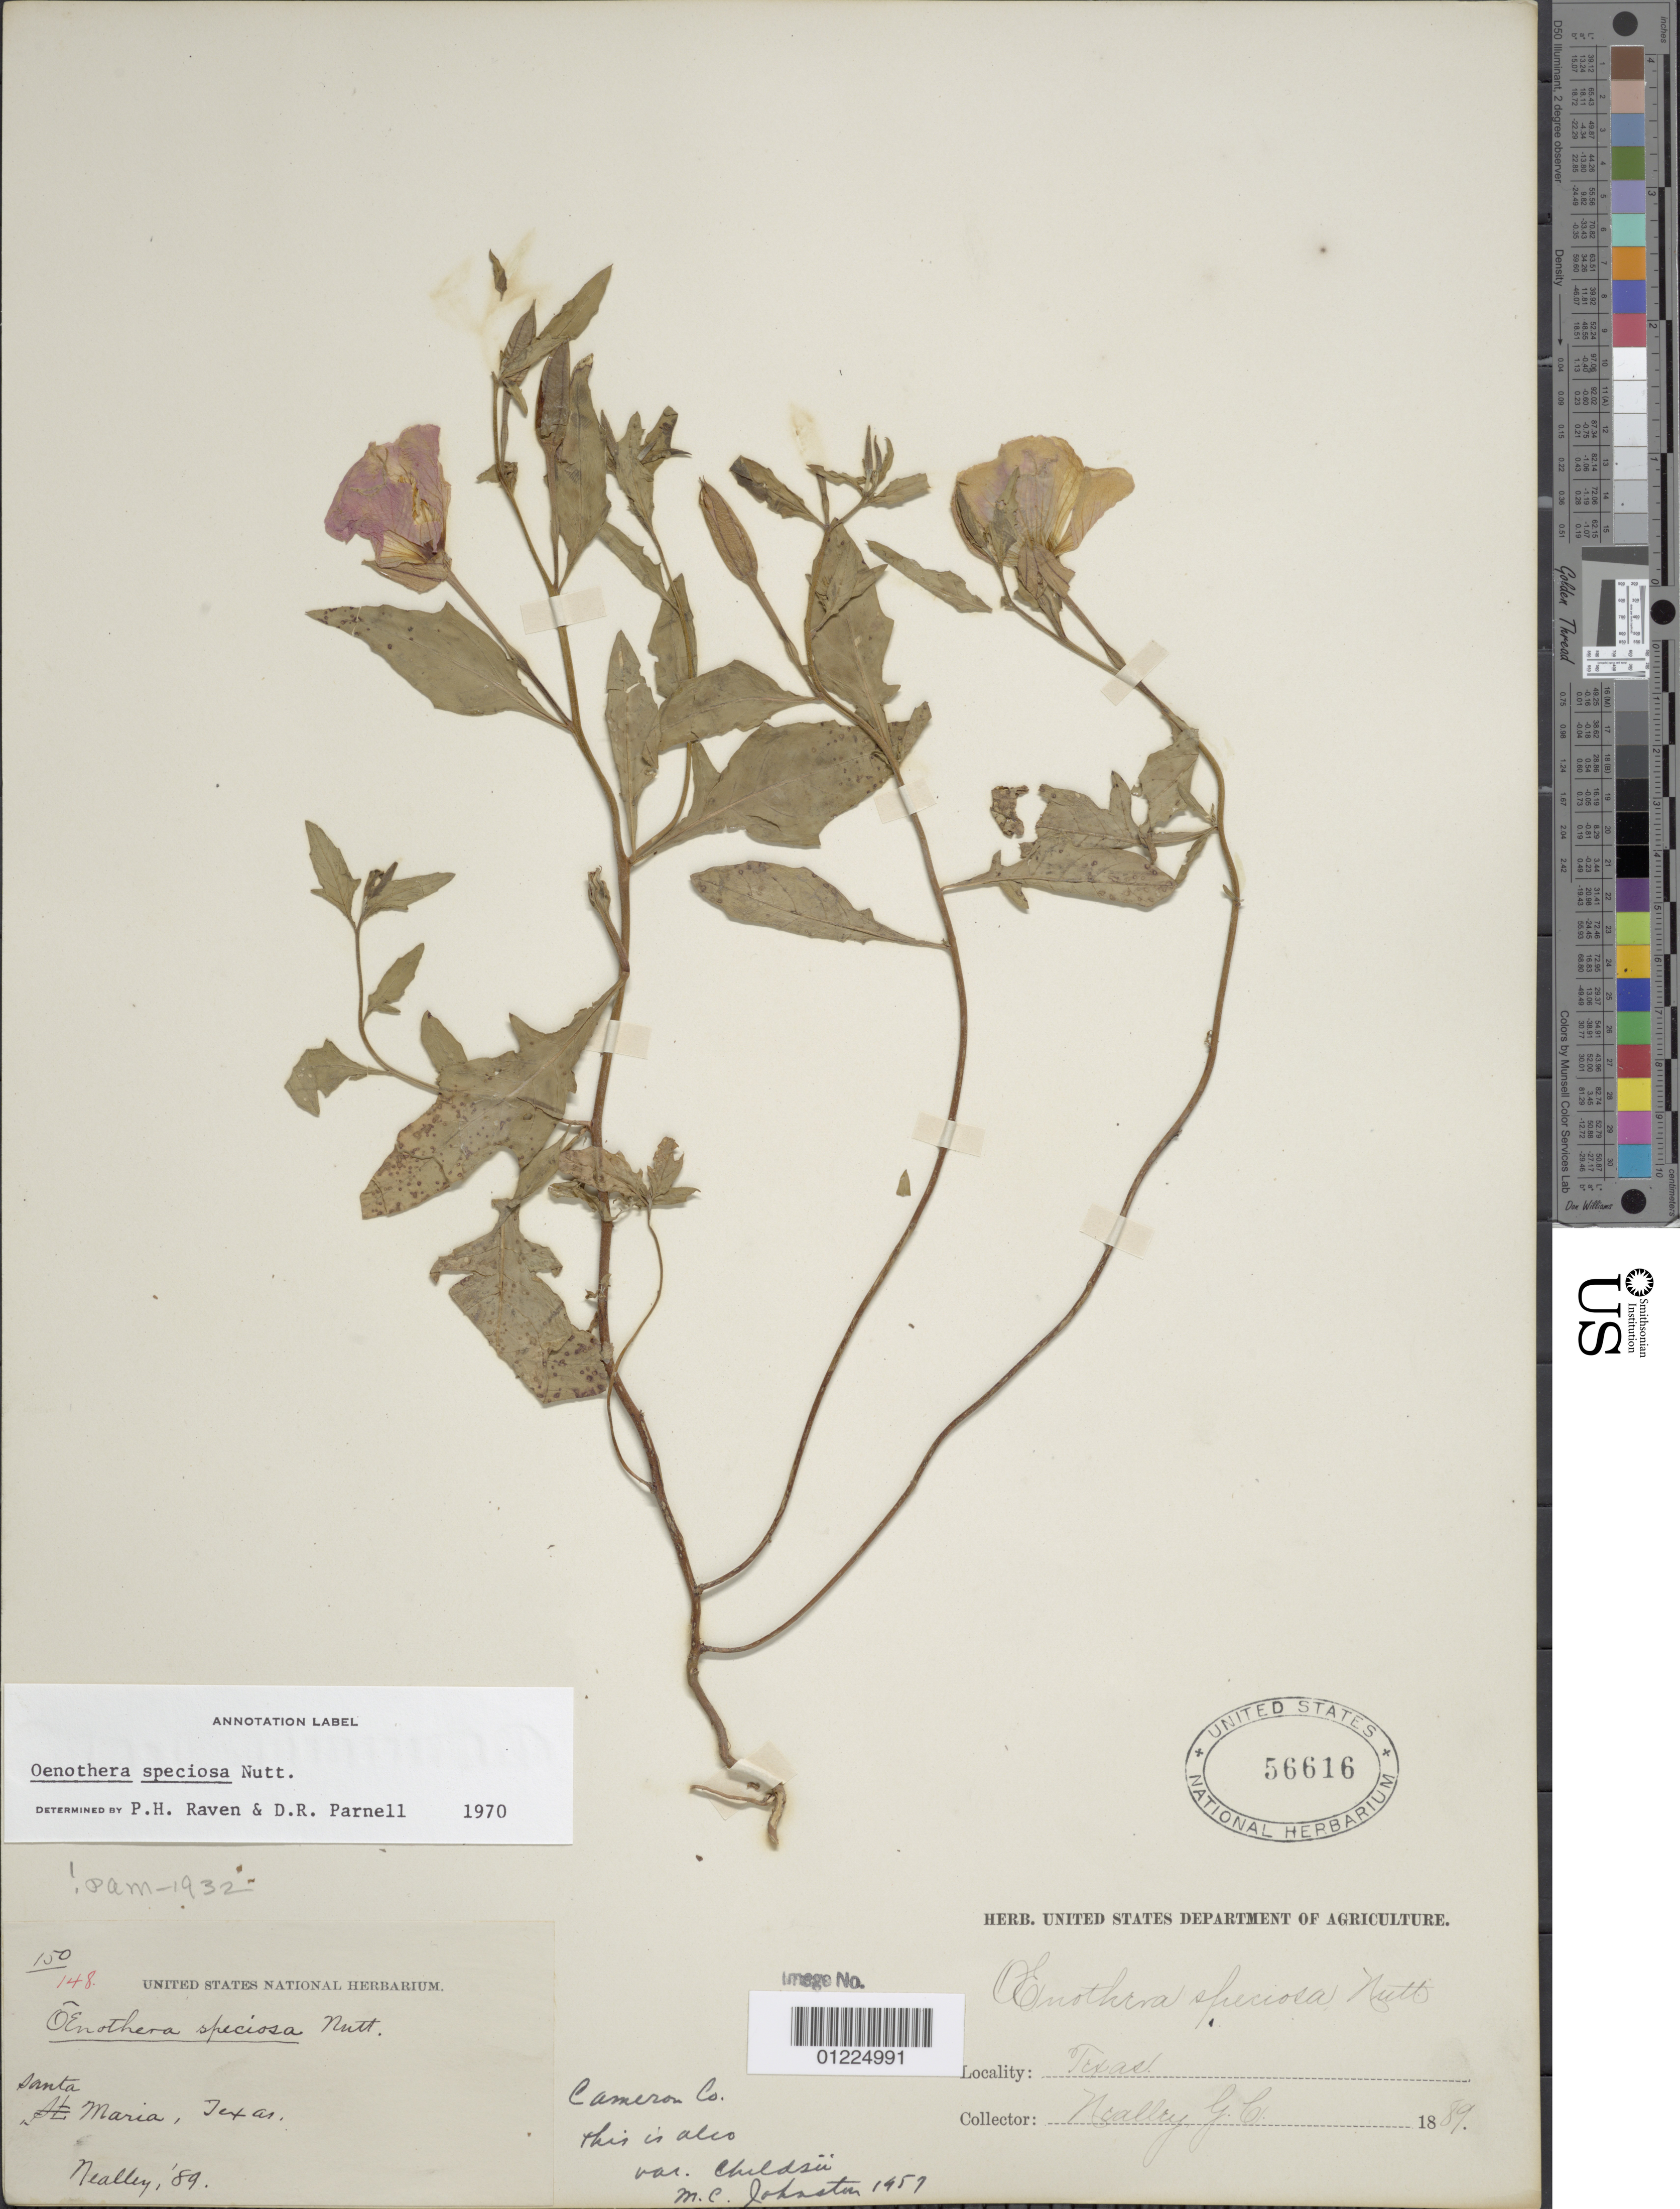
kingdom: Plantae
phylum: Tracheophyta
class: Magnoliopsida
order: Myrtales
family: Onagraceae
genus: Oenothera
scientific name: Oenothera speciosa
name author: Nutt.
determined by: Raven, P. H.; Parnell, D. R.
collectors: G. C. Nealley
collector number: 150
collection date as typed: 1889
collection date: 1889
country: United States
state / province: Texas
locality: Santa Maria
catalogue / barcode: US 56616